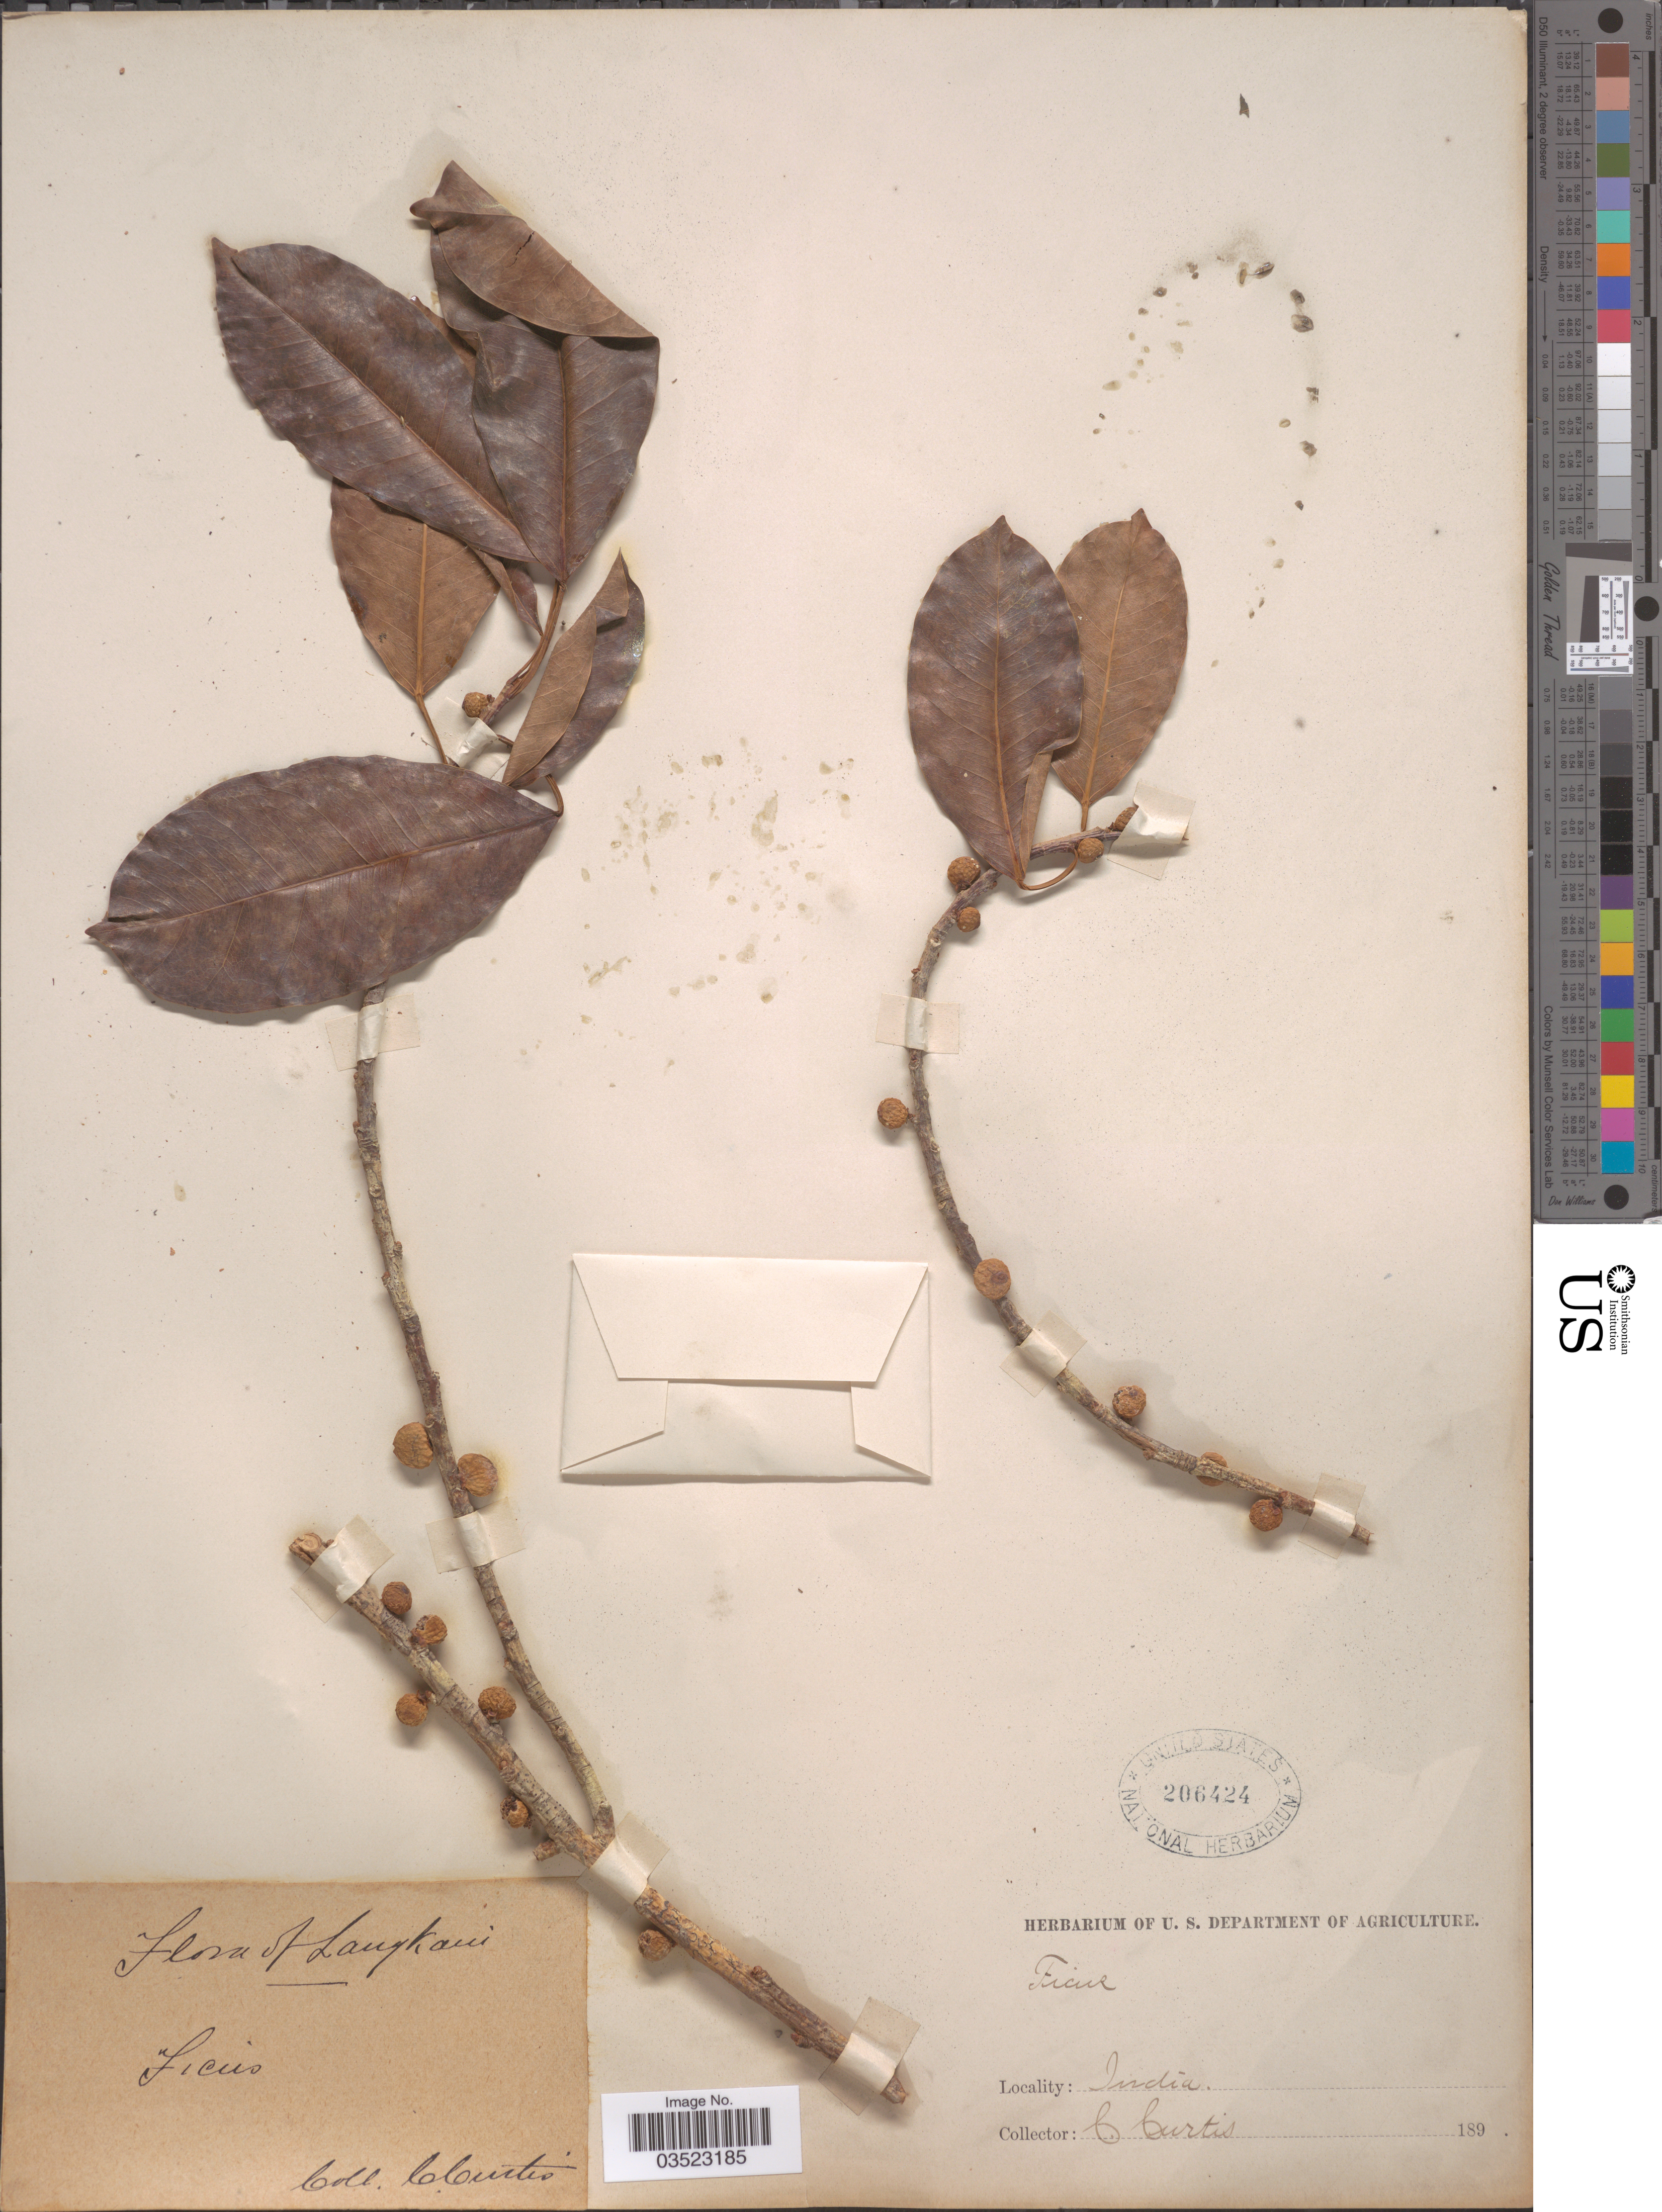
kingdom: Plantae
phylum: Tracheophyta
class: Magnoliopsida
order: Rosales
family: Moraceae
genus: Ficus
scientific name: Ficus sp.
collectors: C. Curtis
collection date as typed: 189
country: Malaysia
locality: Langkawi.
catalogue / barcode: US 206424